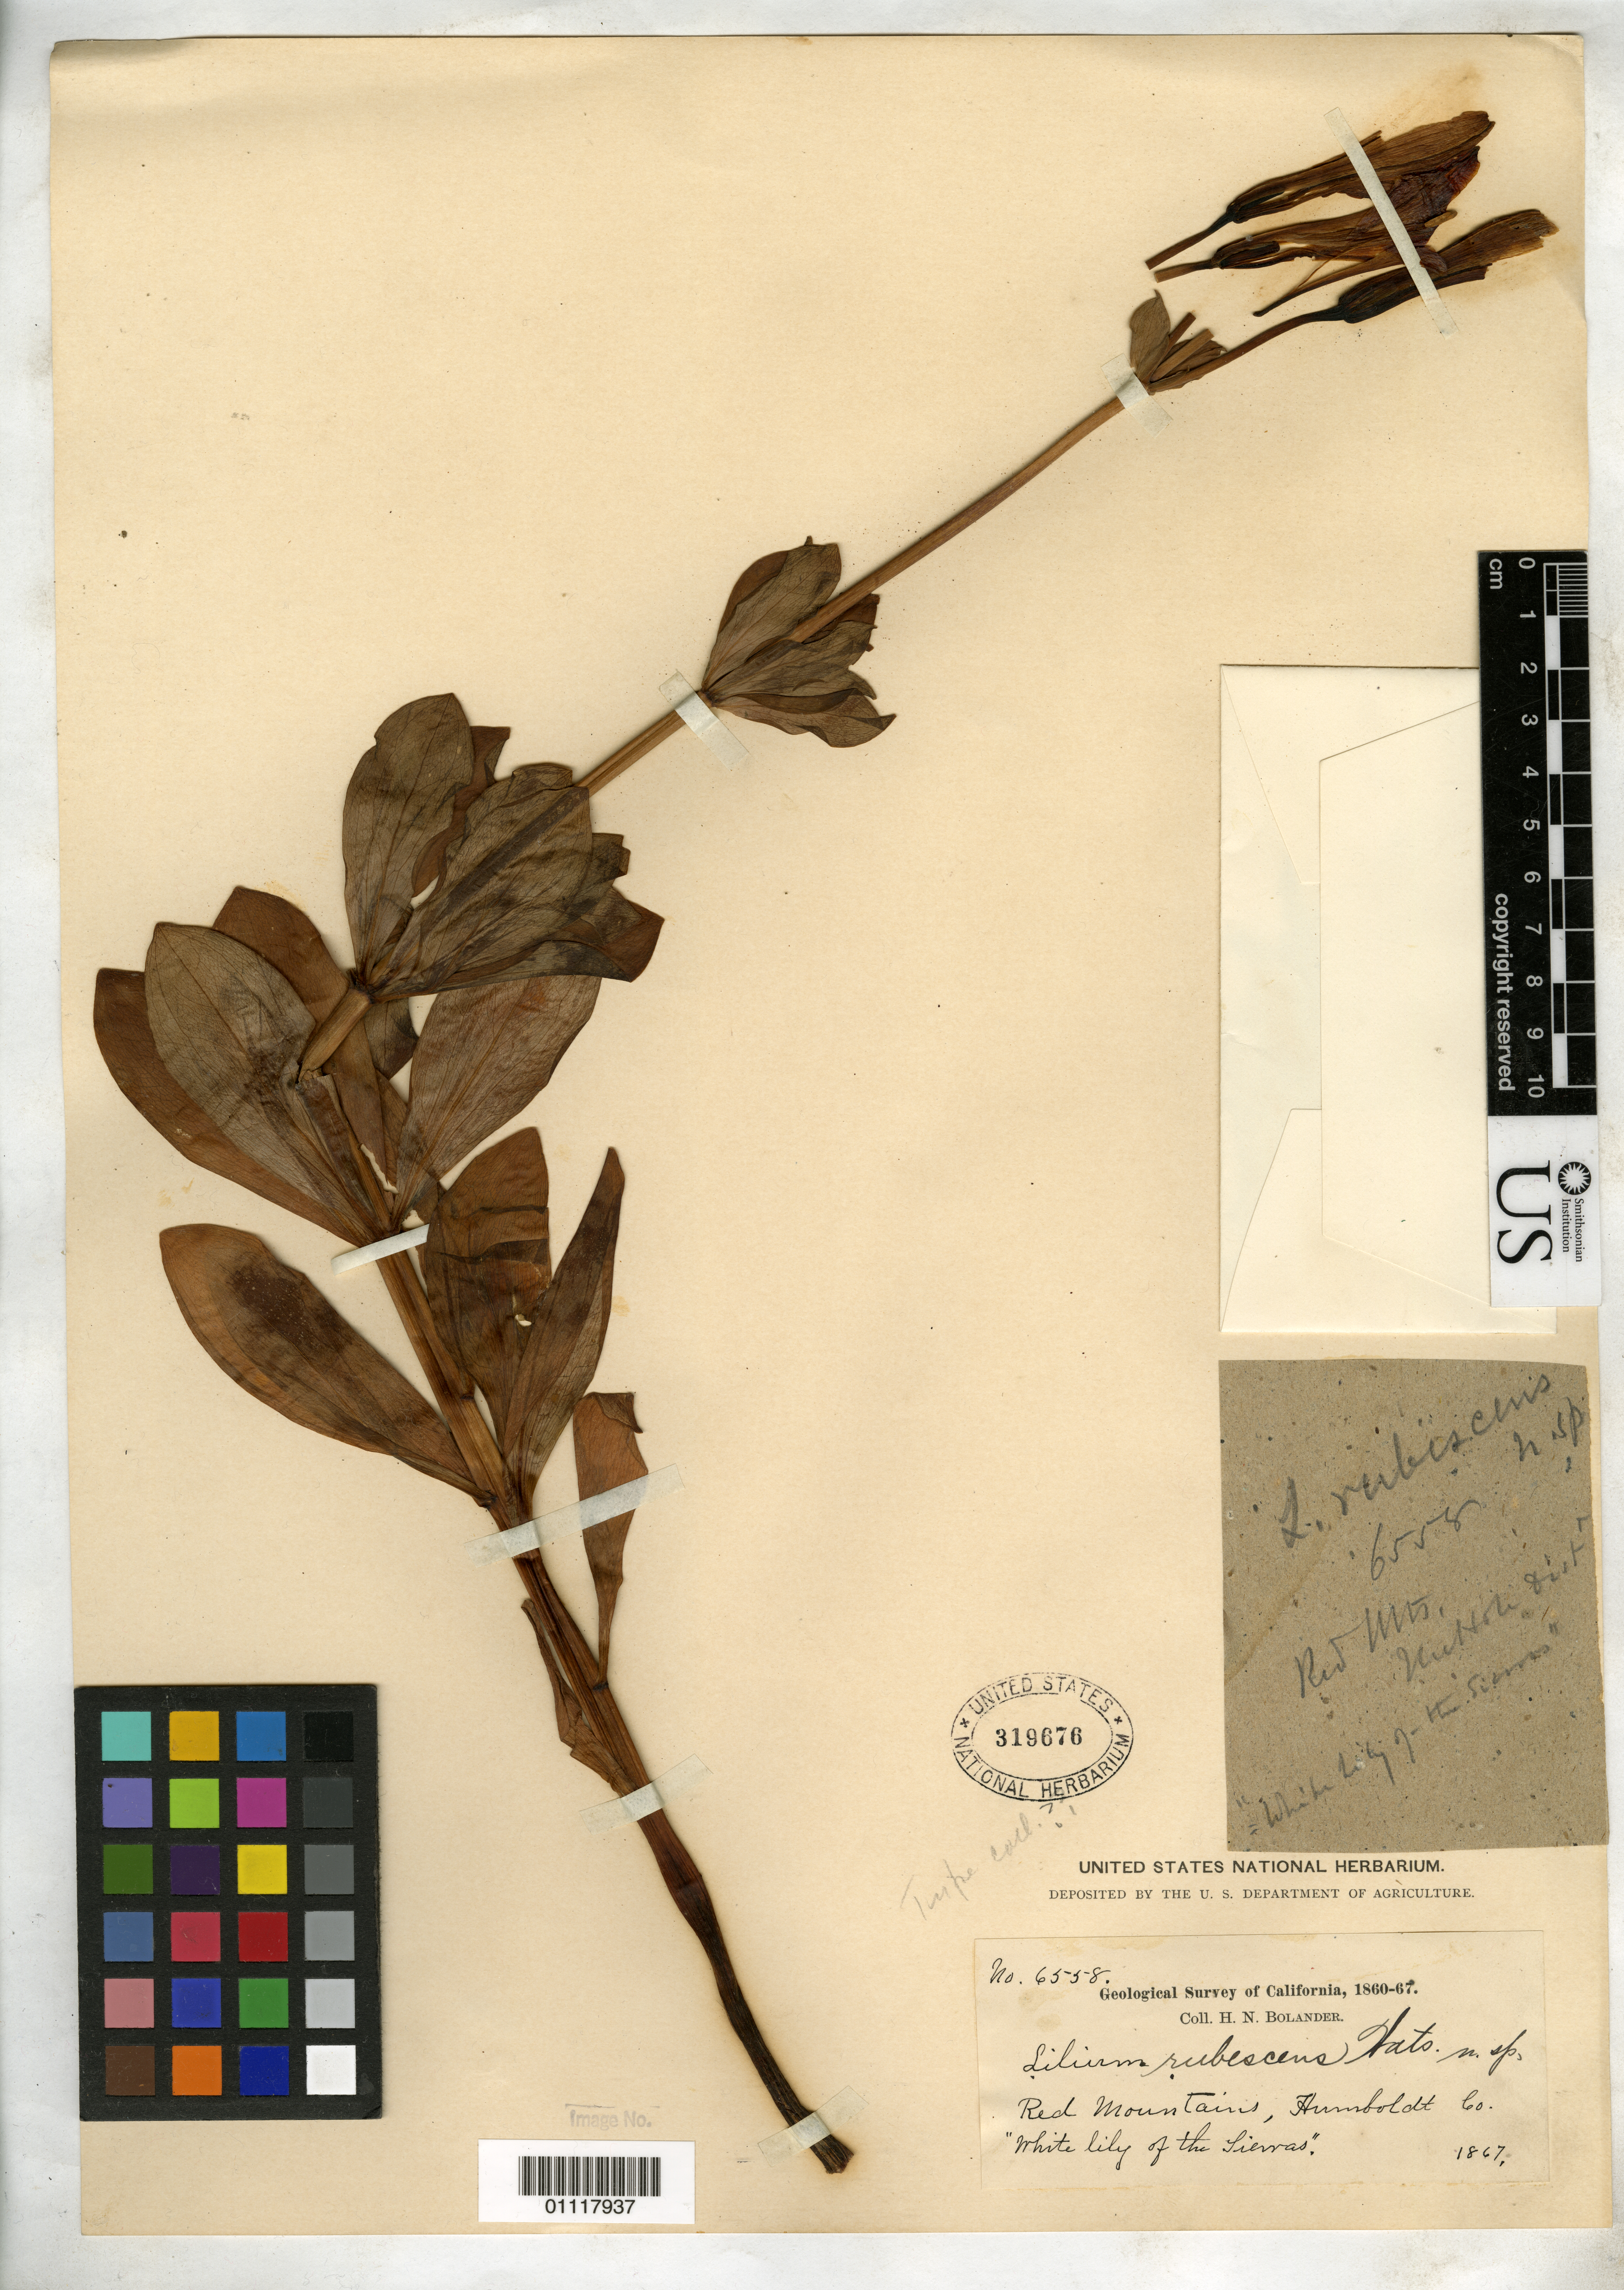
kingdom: Plantae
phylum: Tracheophyta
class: Liliopsida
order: Liliales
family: Liliaceae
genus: Lilium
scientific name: Lilium rubescens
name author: S. Watson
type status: Possible Syntype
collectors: H. Bolander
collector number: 6558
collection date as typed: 1867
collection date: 1867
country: United States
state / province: California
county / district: Humboldt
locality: Red Mountain.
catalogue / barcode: US 319676